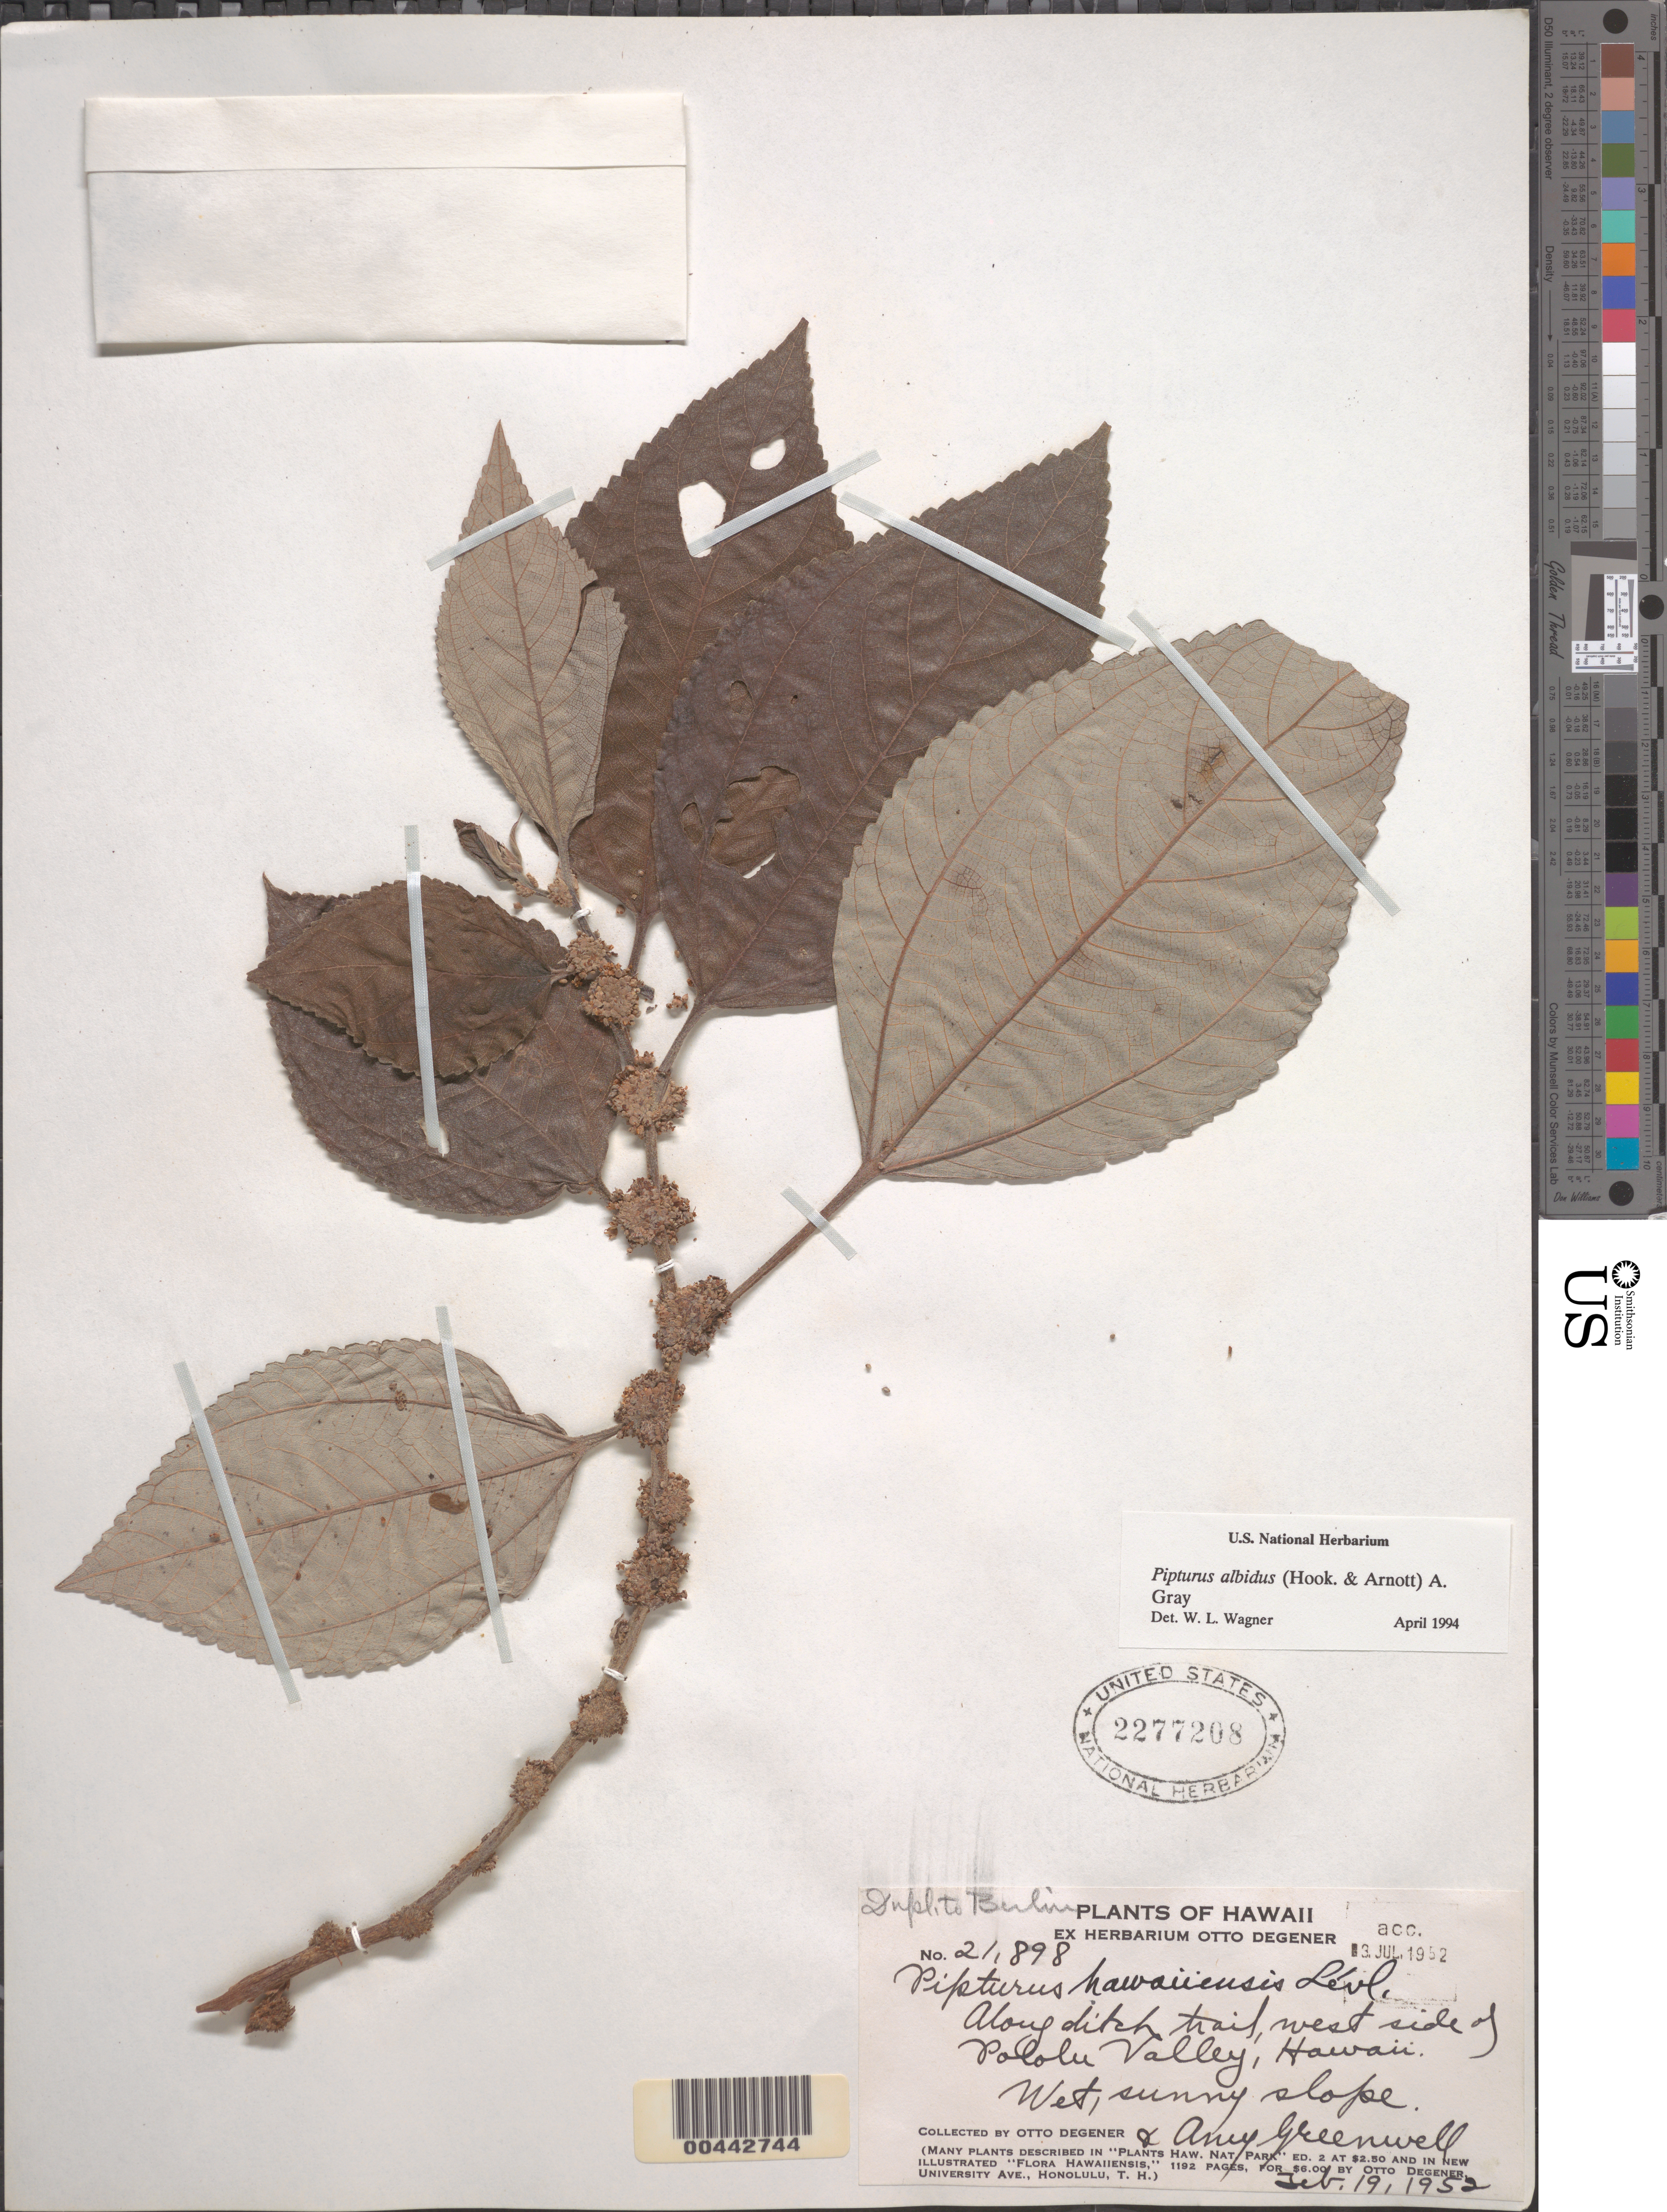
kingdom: Plantae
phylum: Tracheophyta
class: Magnoliopsida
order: Rosales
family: Urticaceae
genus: Pipturus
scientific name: Pipturus albidus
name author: (Hook. & Arn.) A. Gray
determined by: Wagner, W. L., (BOT), Smithsonian Institution - National Museum of Natural History (UNITED STATES)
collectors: O. Degener & A. B. Greenwell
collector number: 21898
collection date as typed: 19 Feb 1952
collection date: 1952-02-19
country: United States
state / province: Hawaii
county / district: Hawaii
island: Hawaii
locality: Along ditch trail, west side of Pololu Valley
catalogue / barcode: US 2277208